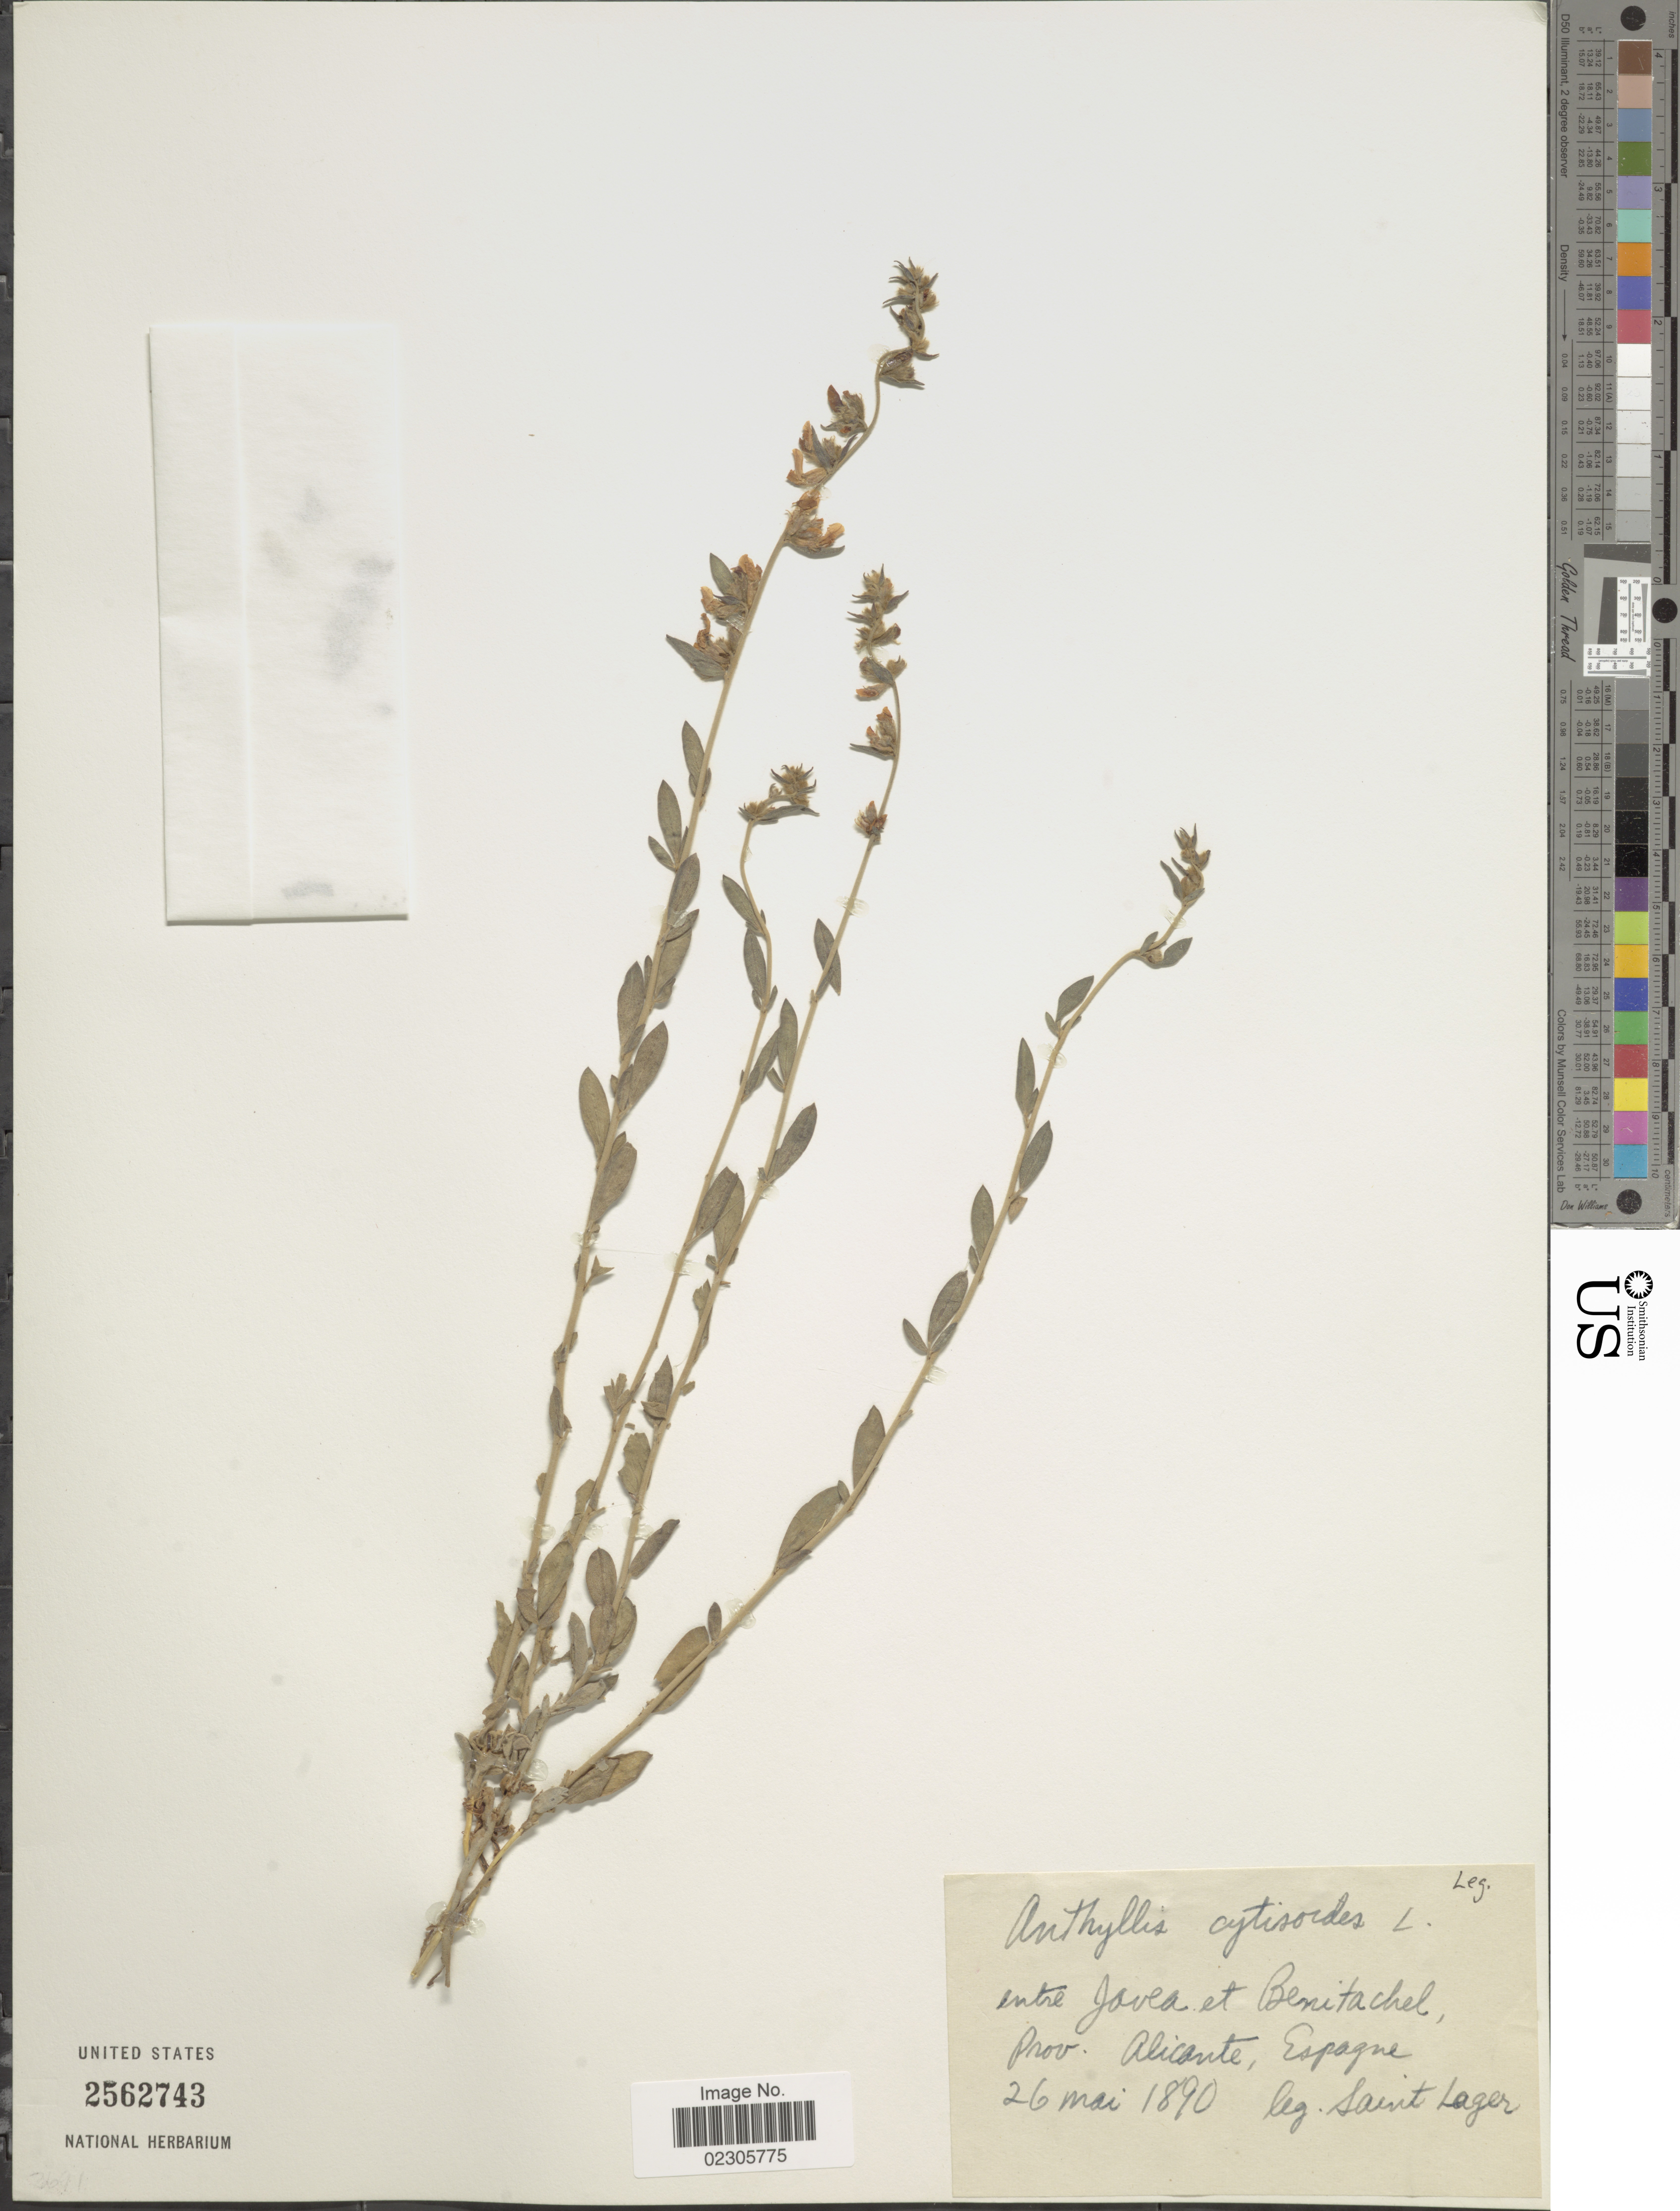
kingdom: Plantae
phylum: Tracheophyta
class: Magnoliopsida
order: Fabales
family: Fabaceae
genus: Anthyllis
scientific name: Anthyllis cytisoides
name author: L.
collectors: S. Lager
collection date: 1890-05-26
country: Spain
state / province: Valenciana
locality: Prov. Alicante, Espagne. Inter Jávea et Benitachell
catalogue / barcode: US 2562743